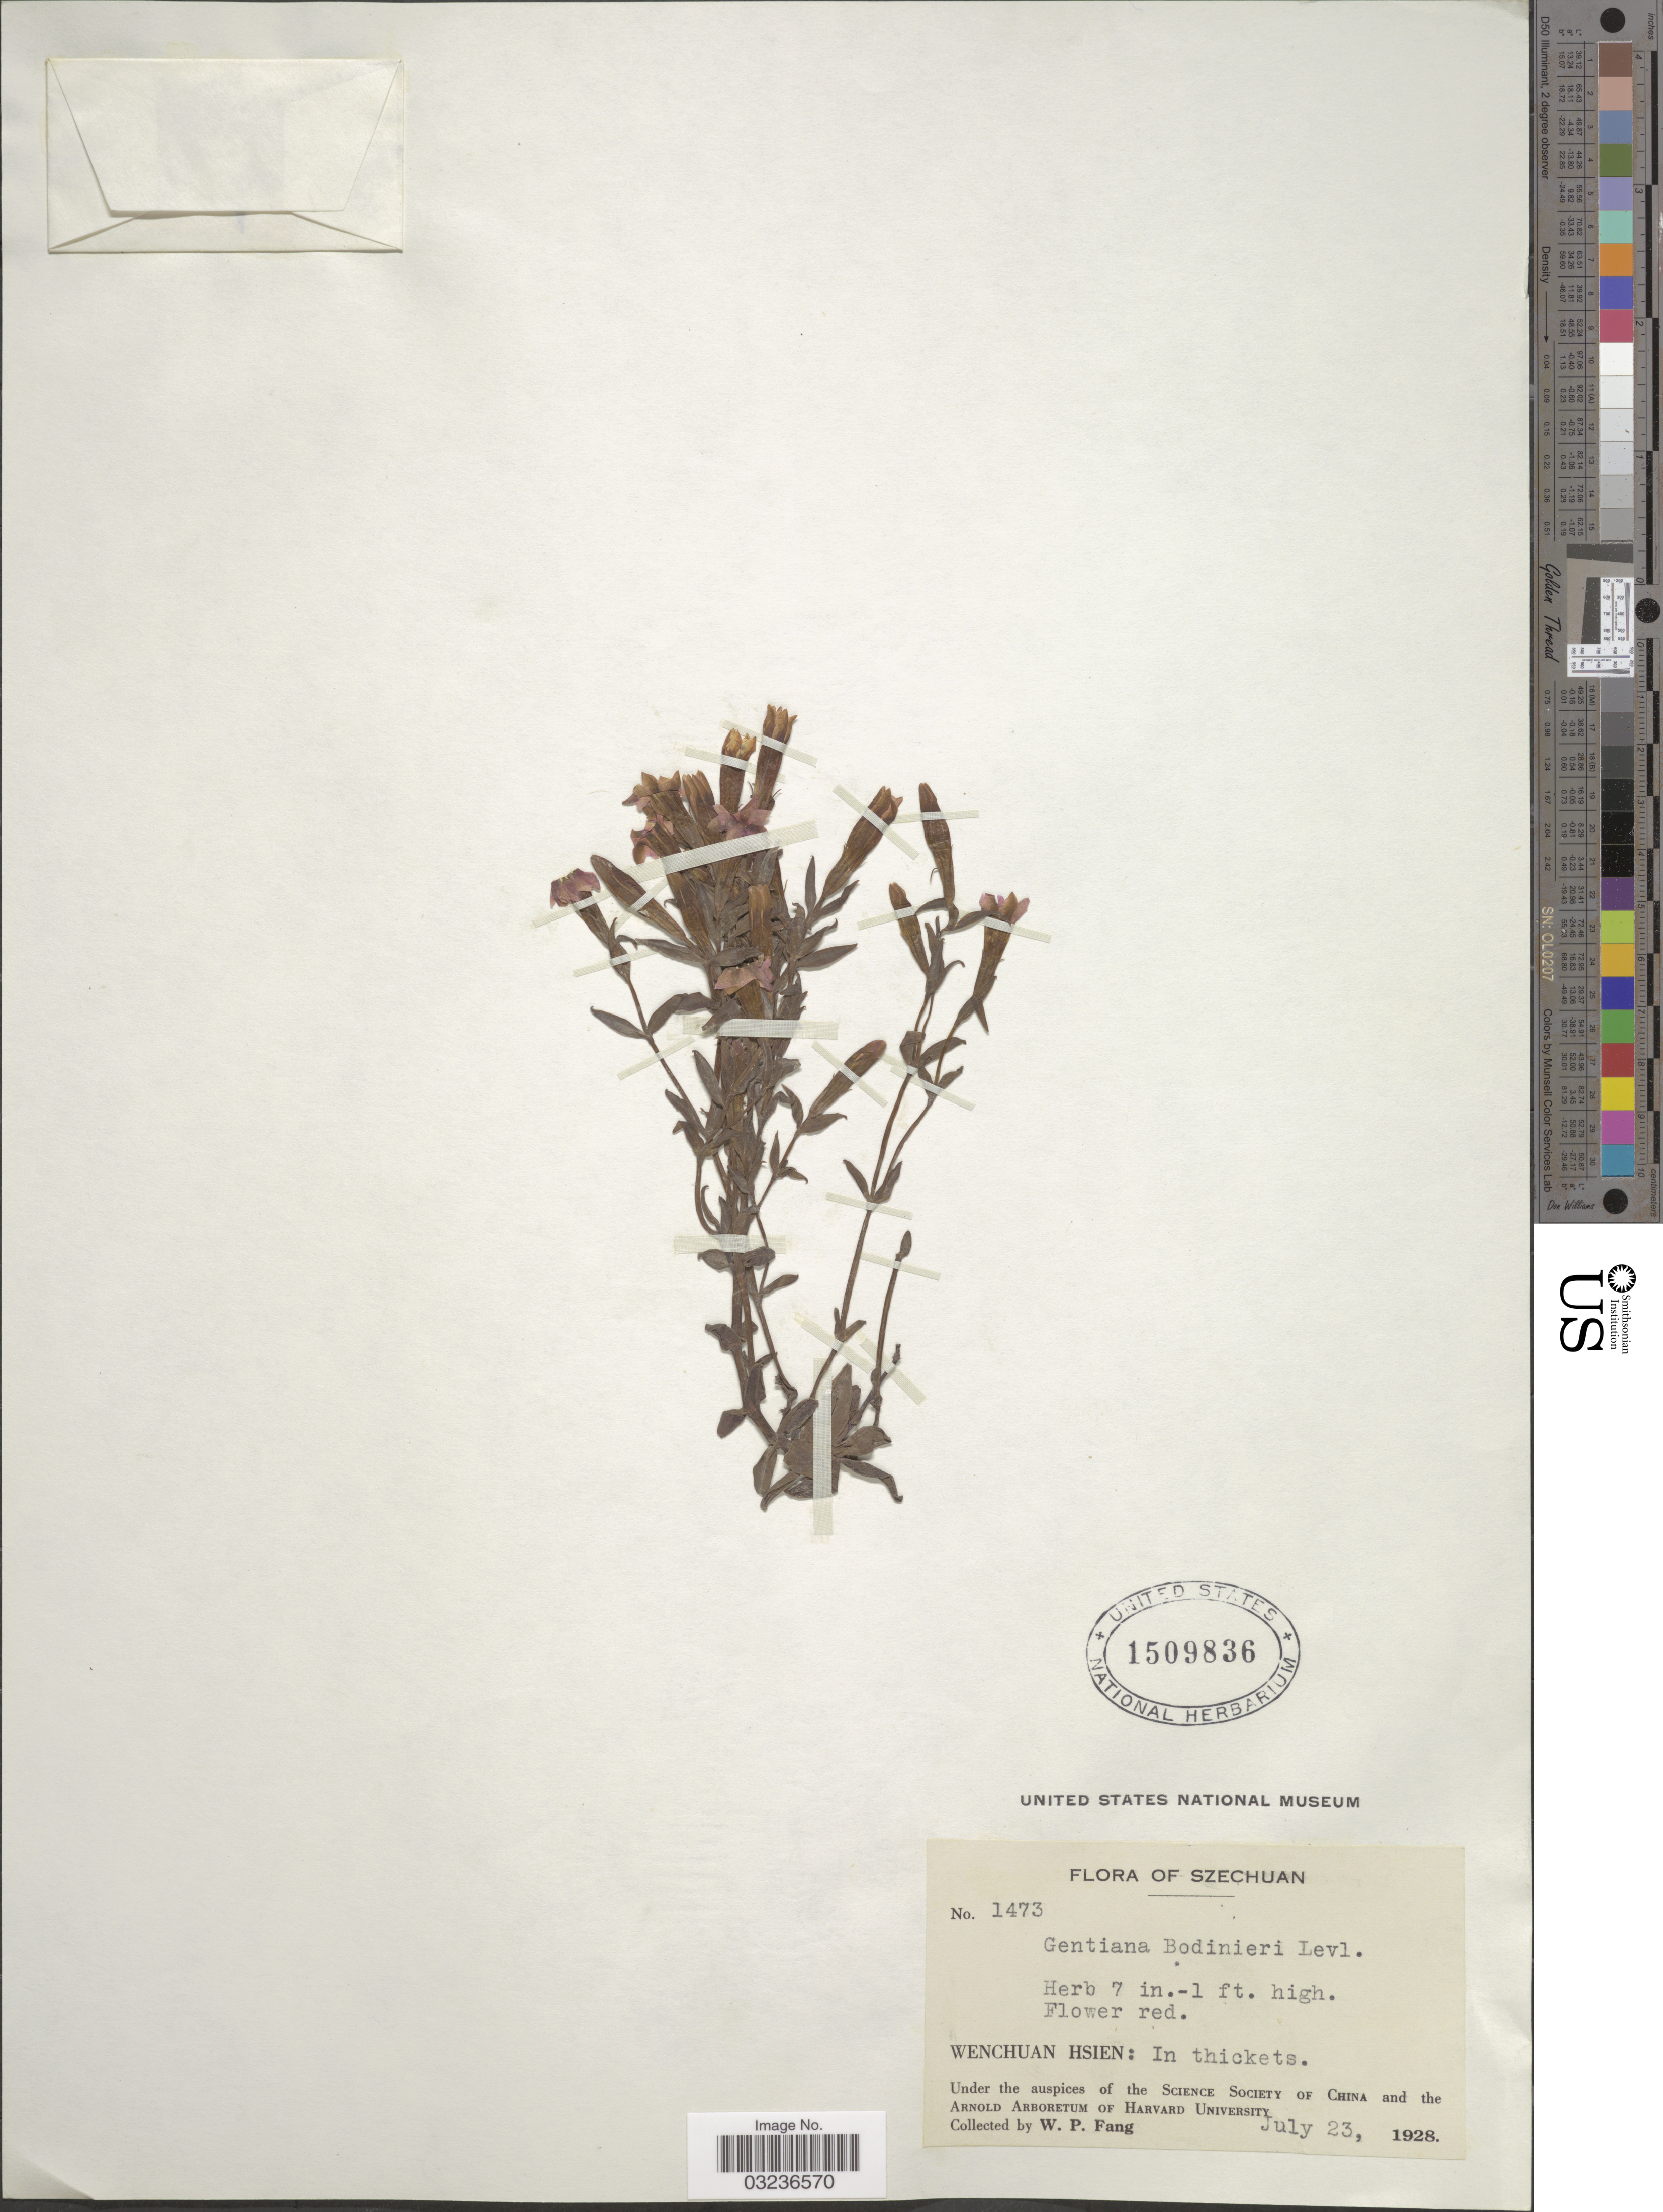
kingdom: Plantae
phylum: Tracheophyta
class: Magnoliopsida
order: Gentianales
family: Gentianaceae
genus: Gentiana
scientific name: Gentiana bodinieri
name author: H. Lév.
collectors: W. P. Fang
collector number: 1473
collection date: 1928-07-23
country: China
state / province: Sichuan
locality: Szechuan. Wenchuan Hsien: In thickets.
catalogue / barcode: US 1509836